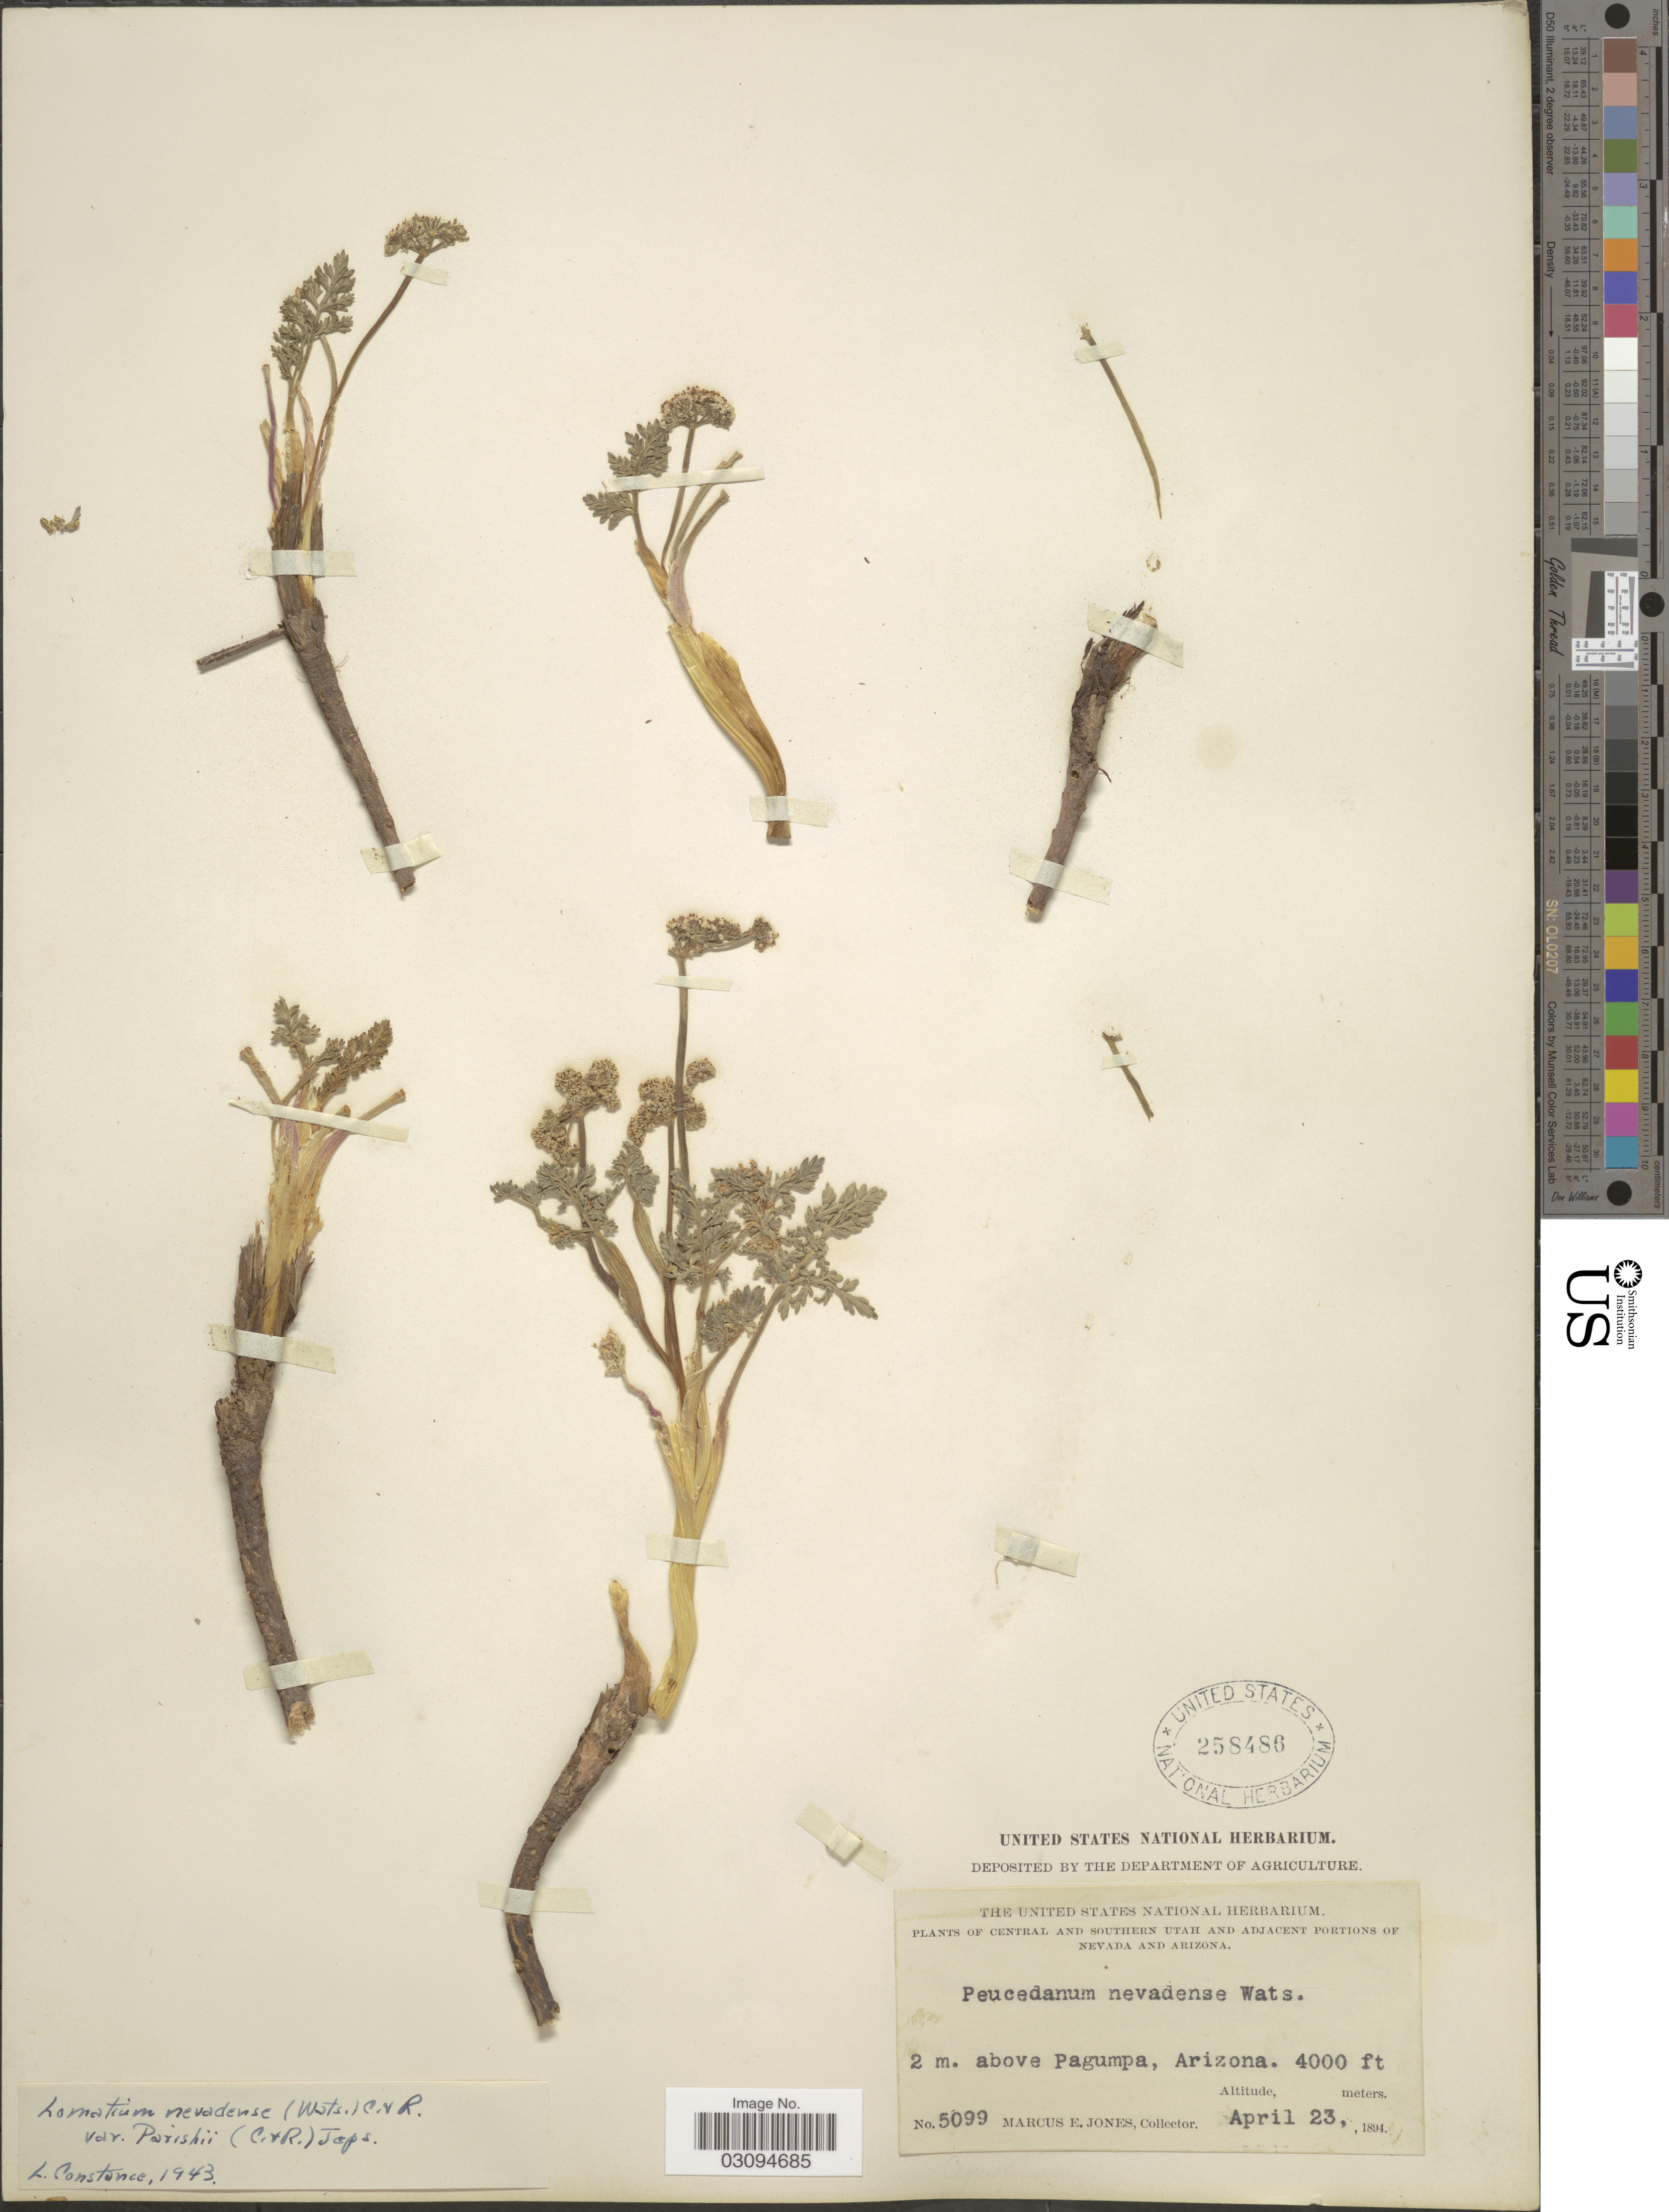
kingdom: Plantae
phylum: Tracheophyta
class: Magnoliopsida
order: Apiales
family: Apiaceae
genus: Lomatium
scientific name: Lomatium nevadense var. parishii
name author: (J.M. Coult. & Rose) Jeps.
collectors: M. E. Jones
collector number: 5099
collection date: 1894-04-23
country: United States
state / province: Arizona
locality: Adjacent portions of Arizona. 2 m. above Pagumpa.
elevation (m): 1219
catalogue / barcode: US 258486